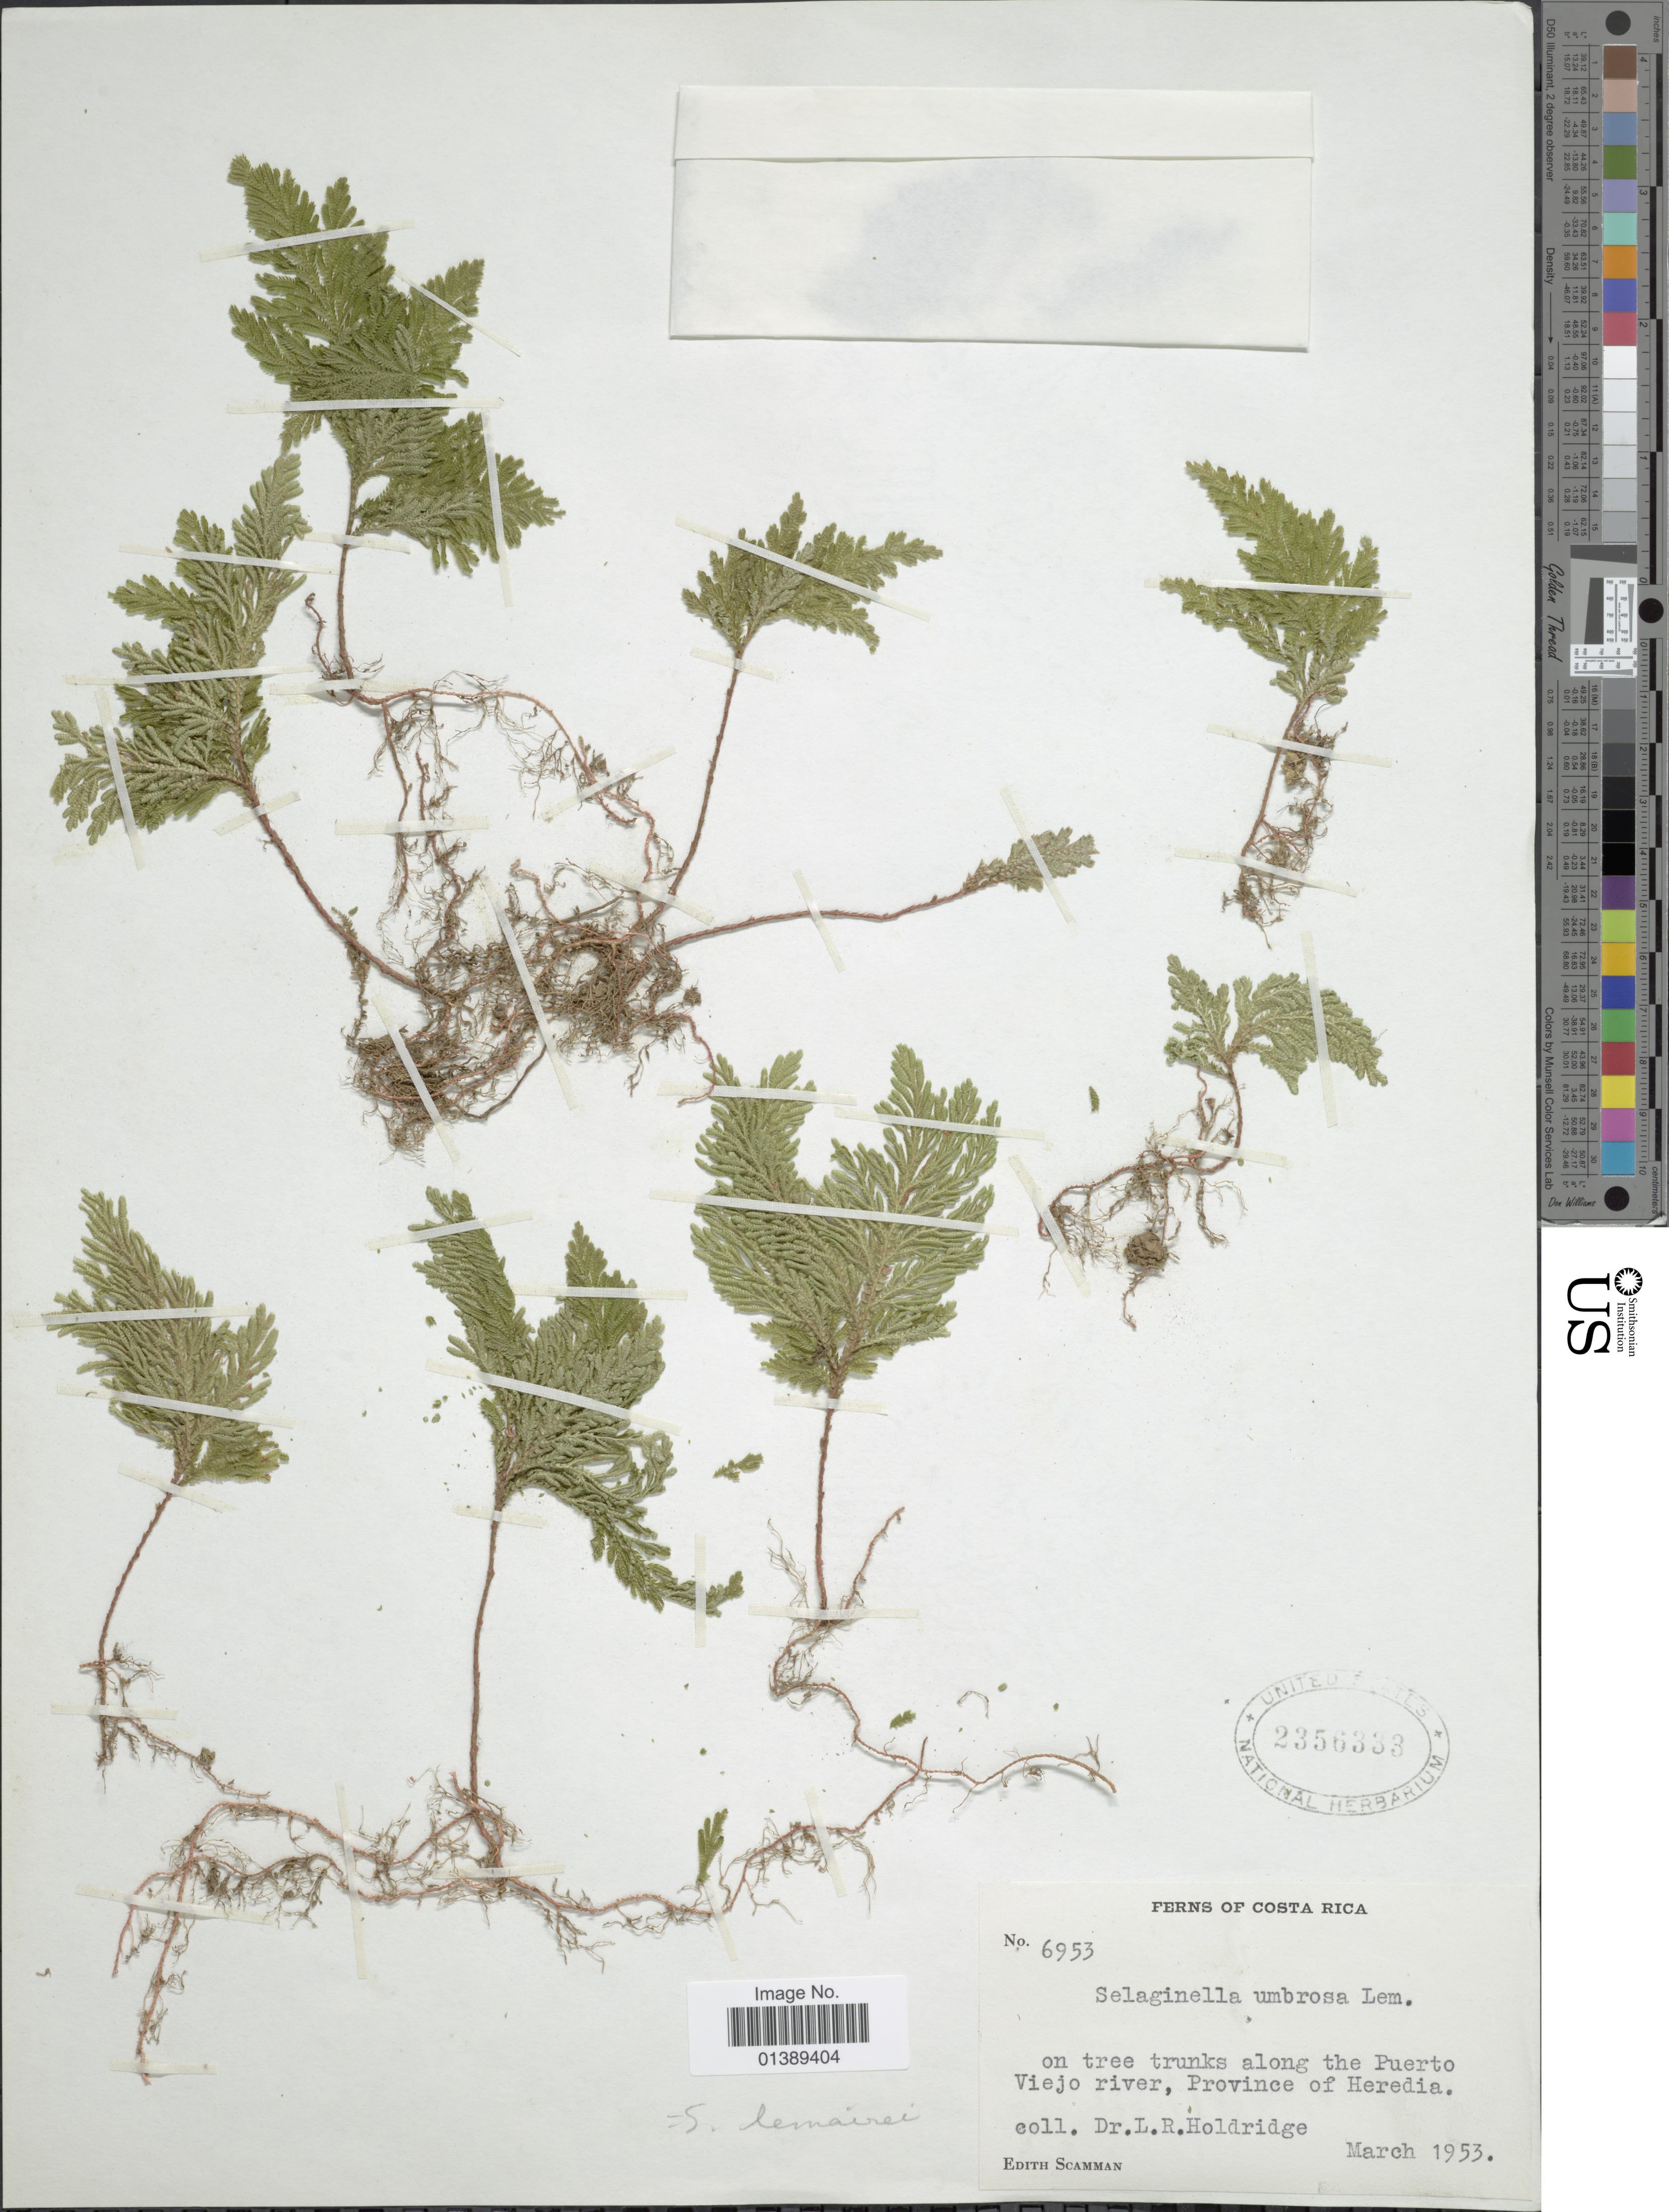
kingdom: Plantae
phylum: Tracheophyta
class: Lycopodiopsida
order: Selaginellales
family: Selaginellaceae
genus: Selaginella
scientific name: Selaginella umbrosa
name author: Lem. ex Hieron.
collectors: L. Holdridge & E. Scamman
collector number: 6953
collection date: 1953-03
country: Costa Rica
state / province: Heredia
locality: Along the Puerto Viejo river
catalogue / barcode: US 2356333